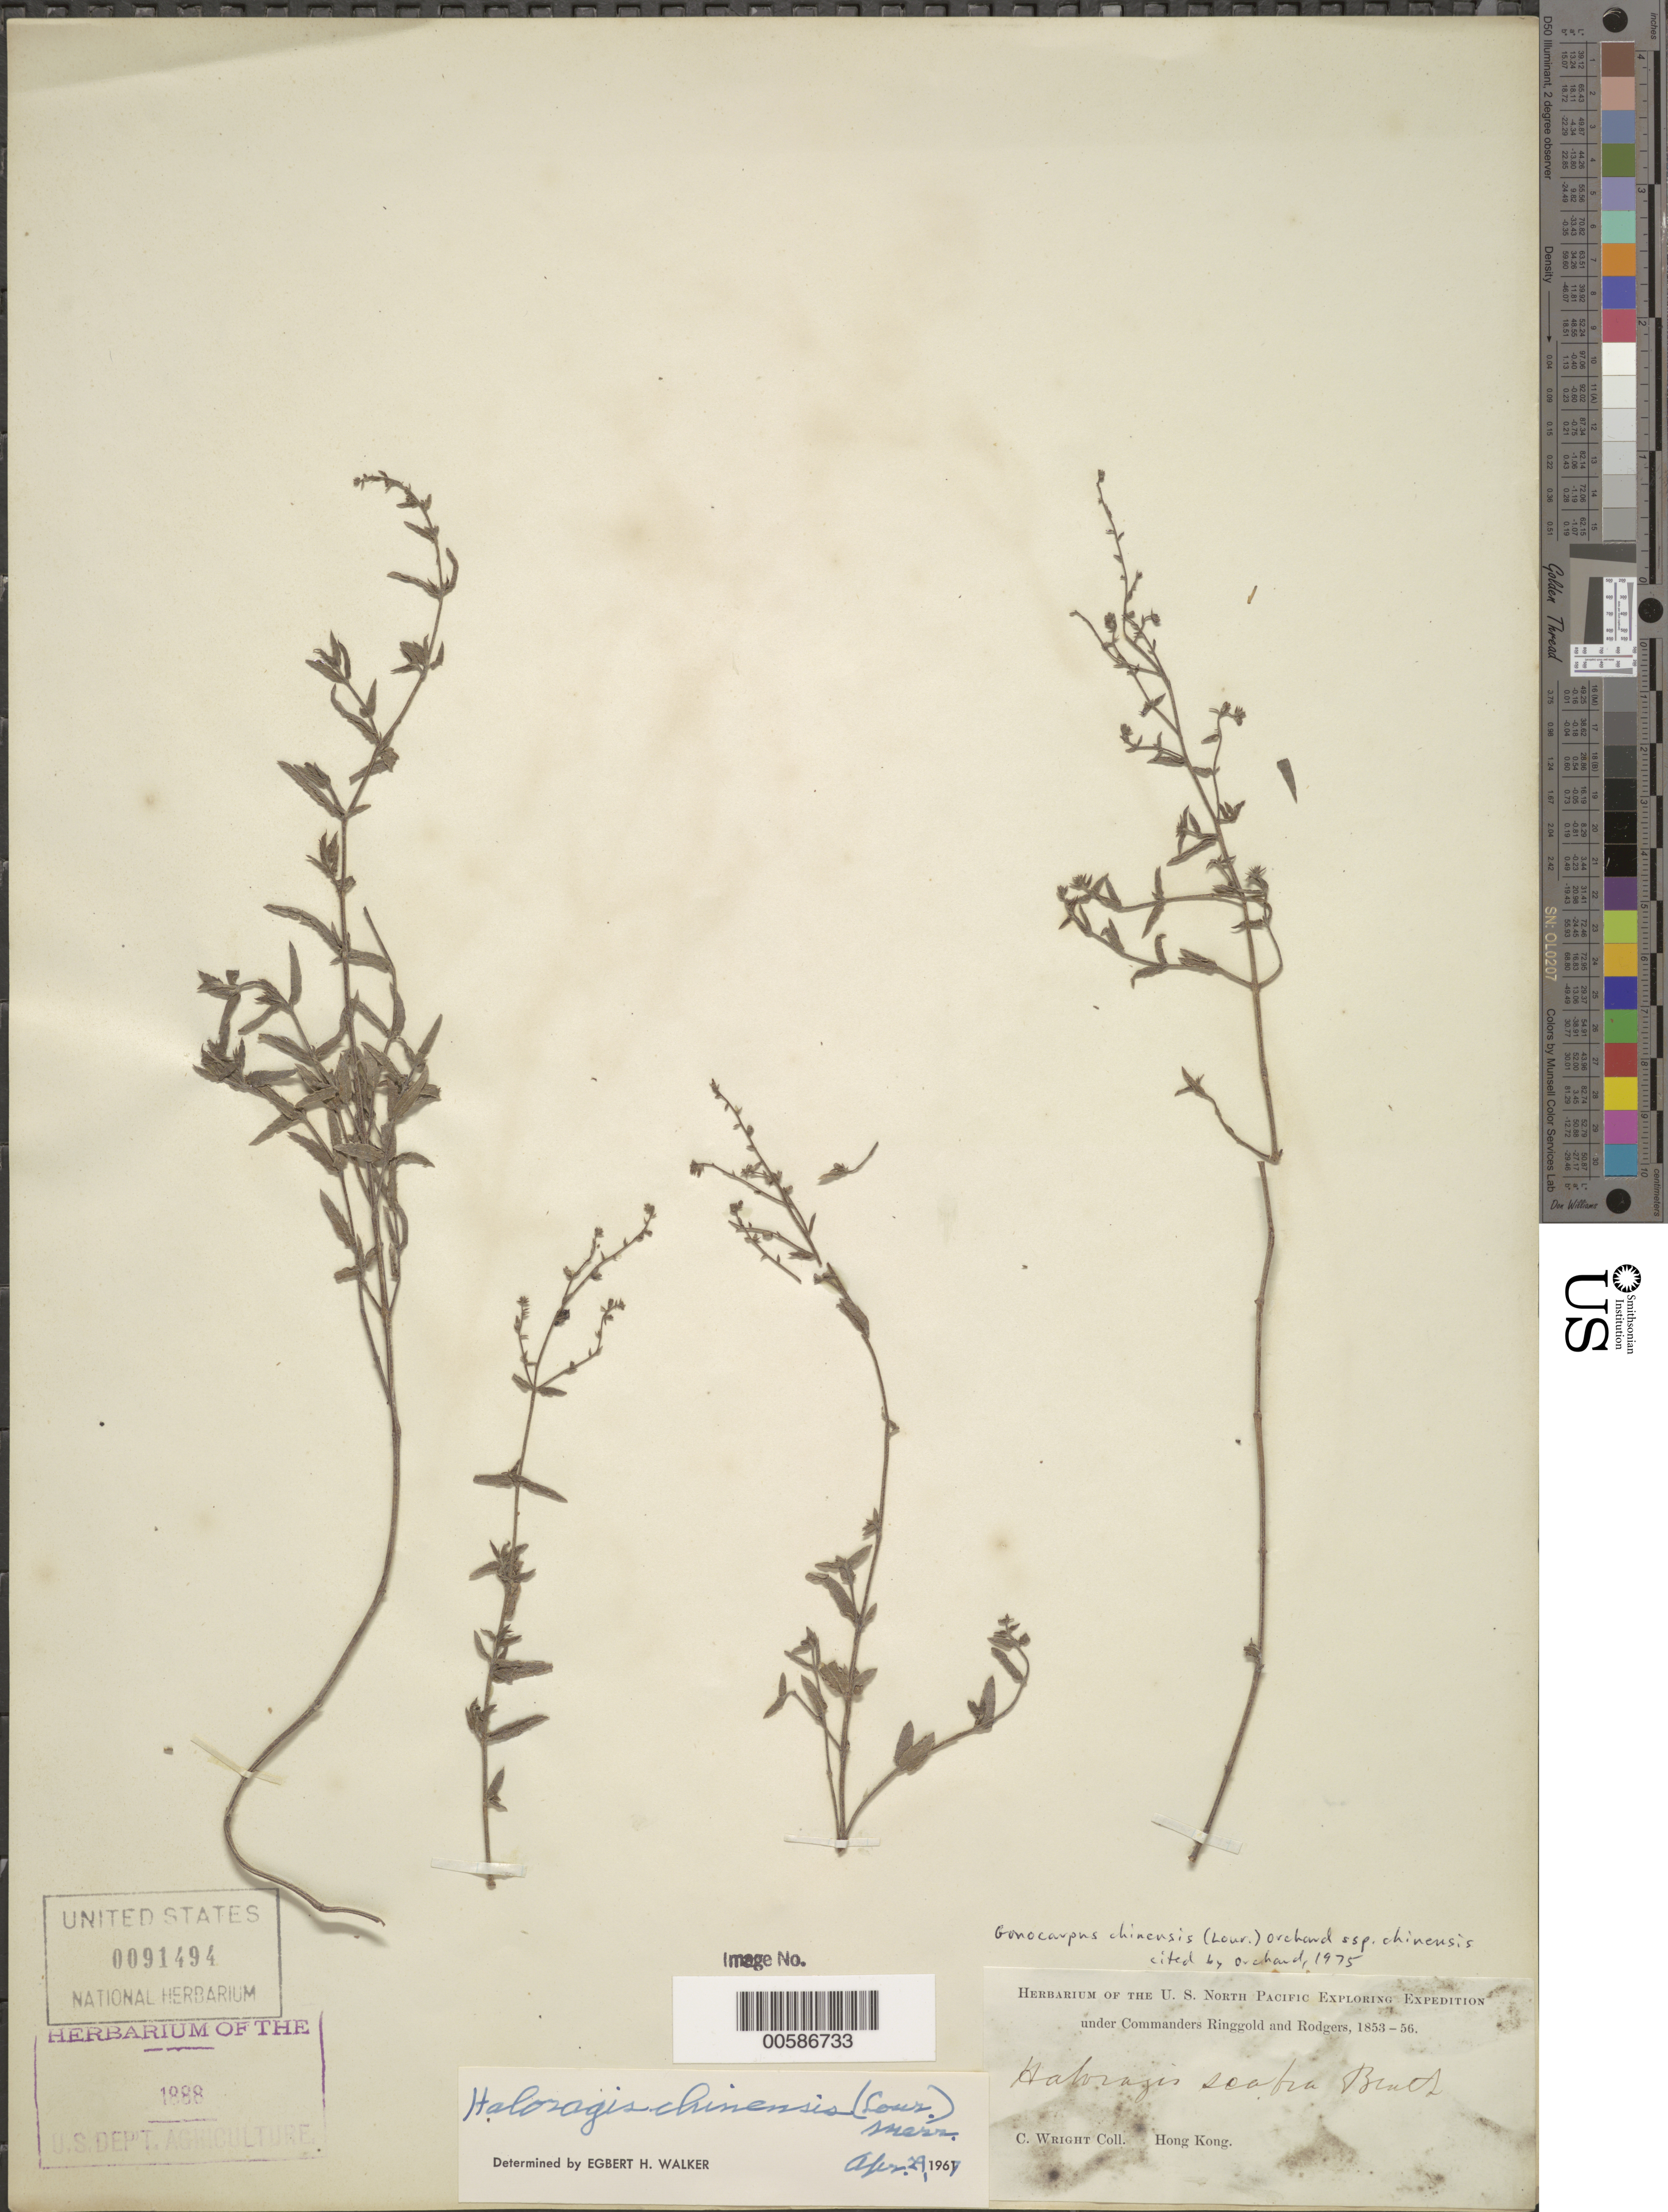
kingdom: Plantae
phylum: Tracheophyta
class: Magnoliopsida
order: Saxifragales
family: Haloragaceae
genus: Gonocarpus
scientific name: Gonocarpus chinensis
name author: (Lour.) Orchard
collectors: C. Wright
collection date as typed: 1853 to -- --- 1856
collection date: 1853/1856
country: China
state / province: Hong Kong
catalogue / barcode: US 91494